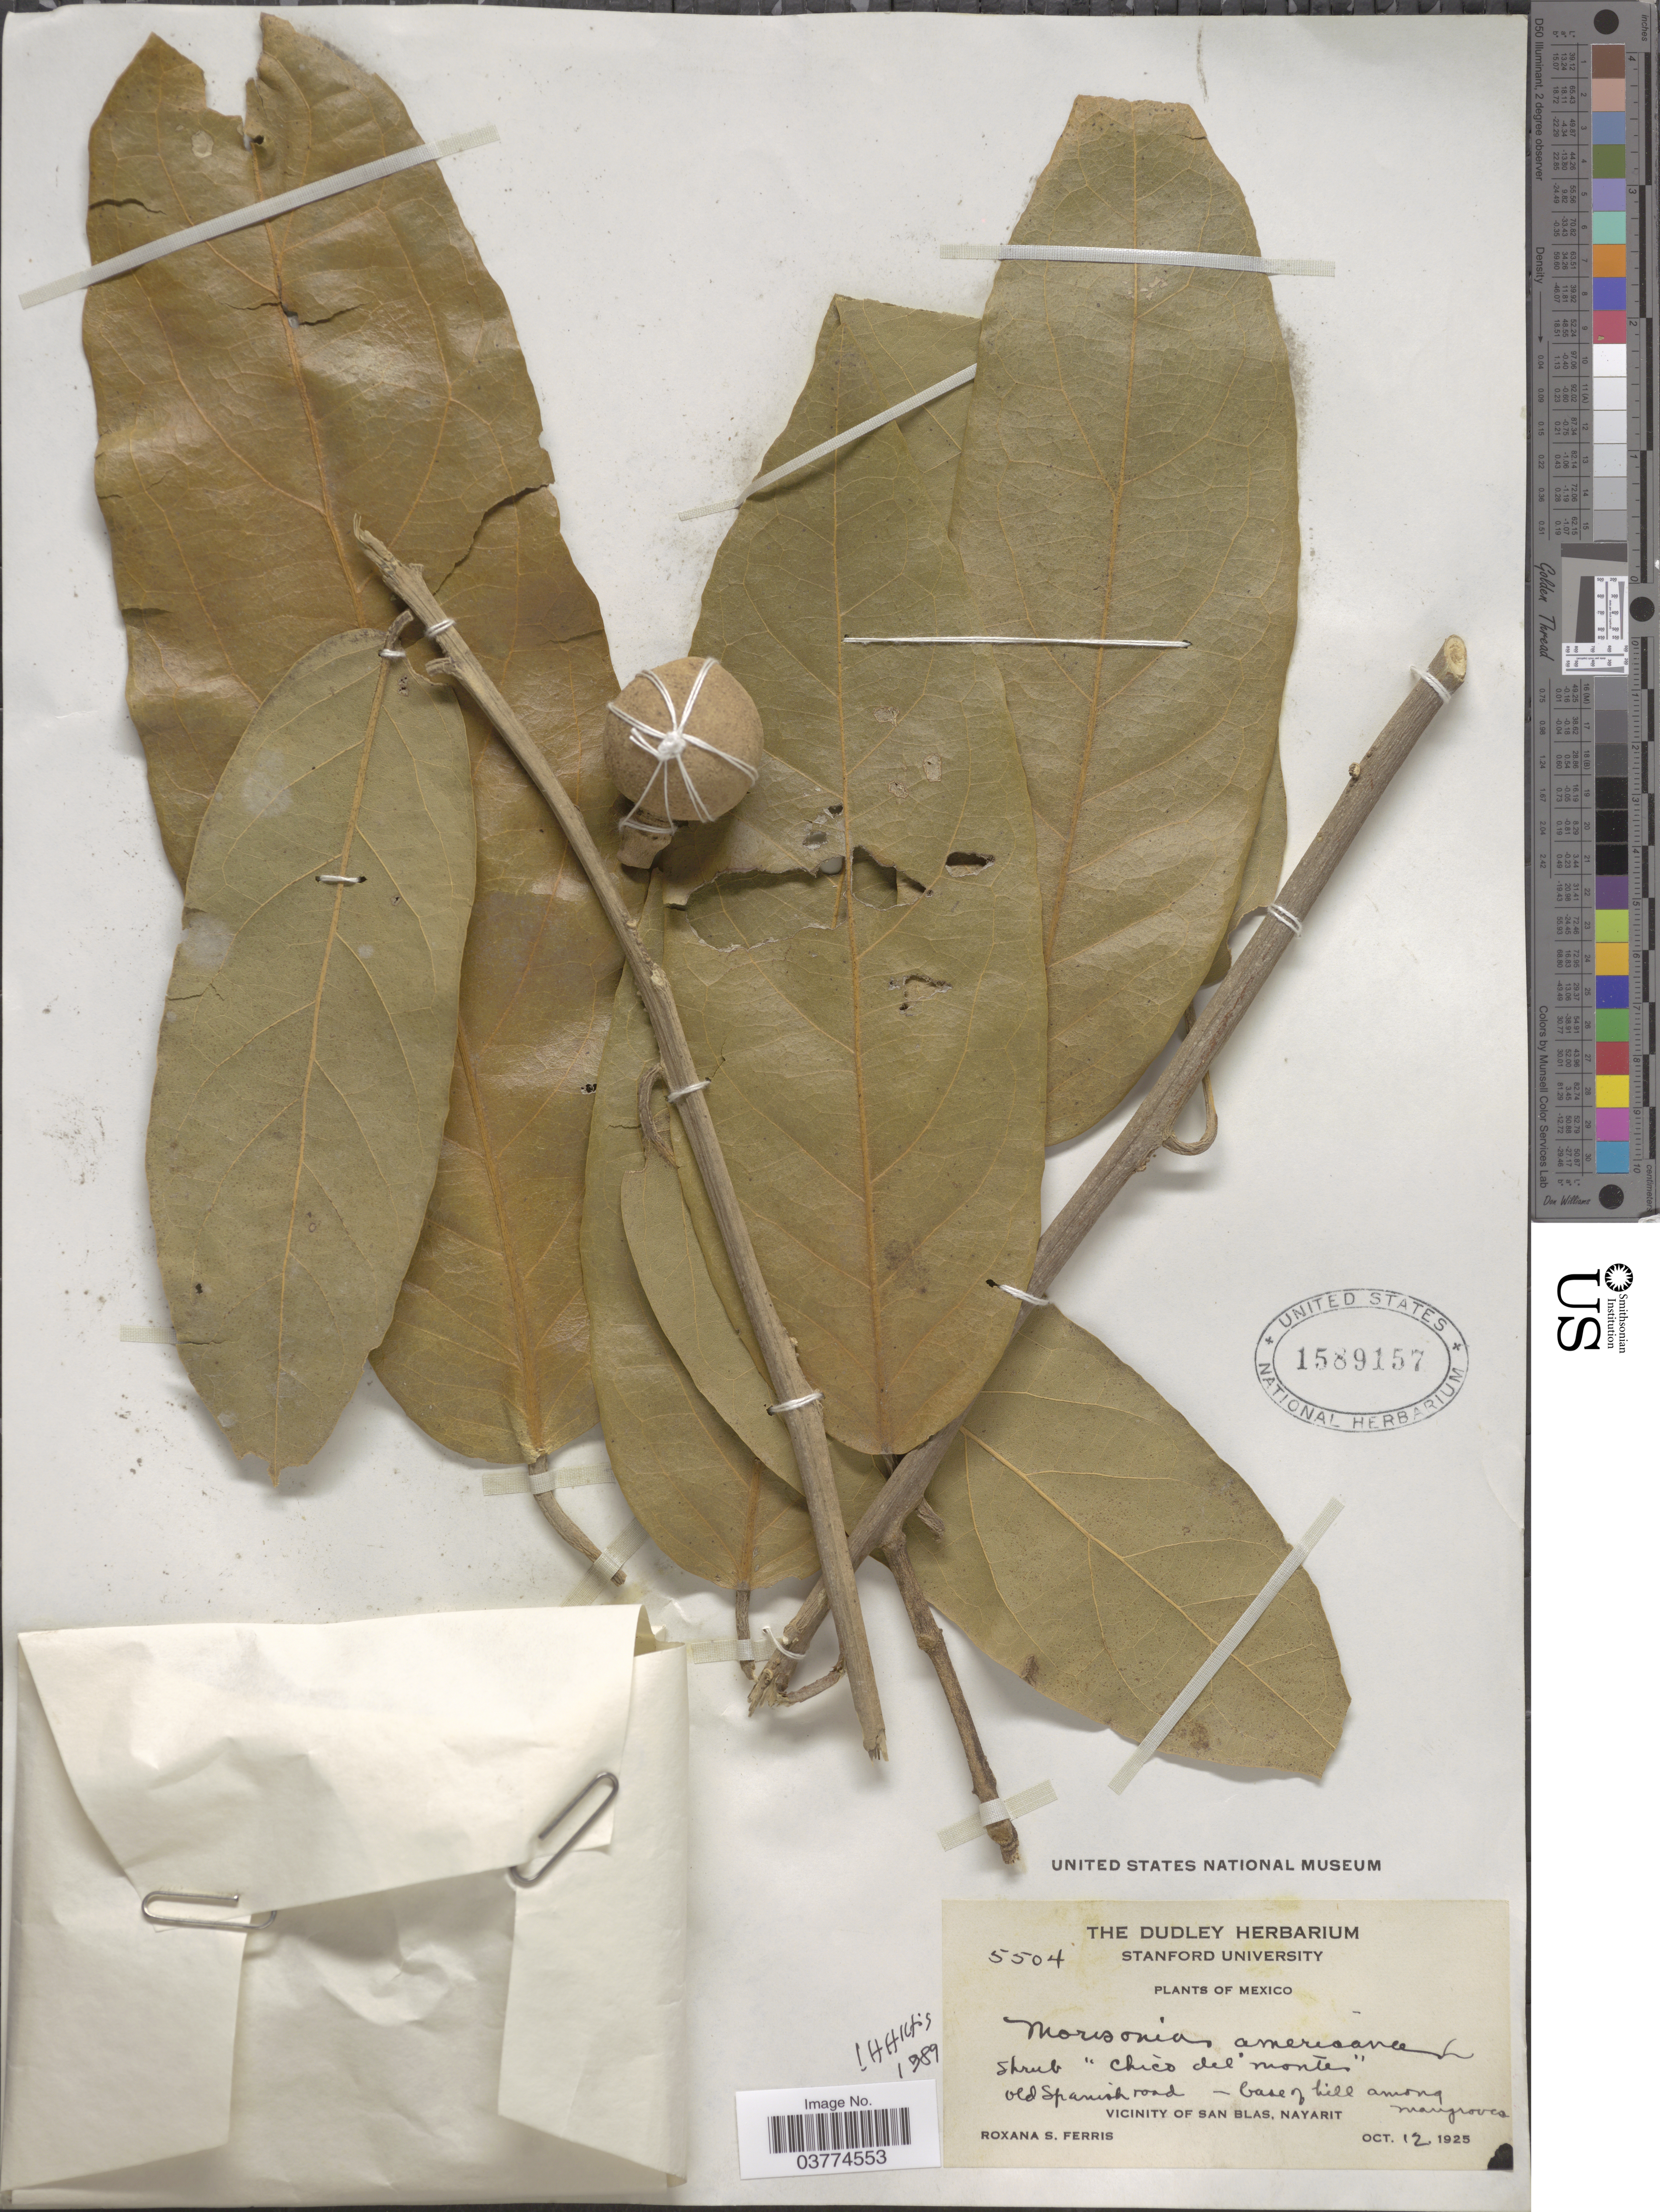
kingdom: Plantae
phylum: Tracheophyta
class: Magnoliopsida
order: Brassicales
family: Capparaceae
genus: Morisonia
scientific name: Morisonia americana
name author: L.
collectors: R. S. Ferris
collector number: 5504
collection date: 1925-10-12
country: Mexico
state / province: Nayarit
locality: Old Spanish road. Vicinity of San Blas.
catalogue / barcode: US 1589157